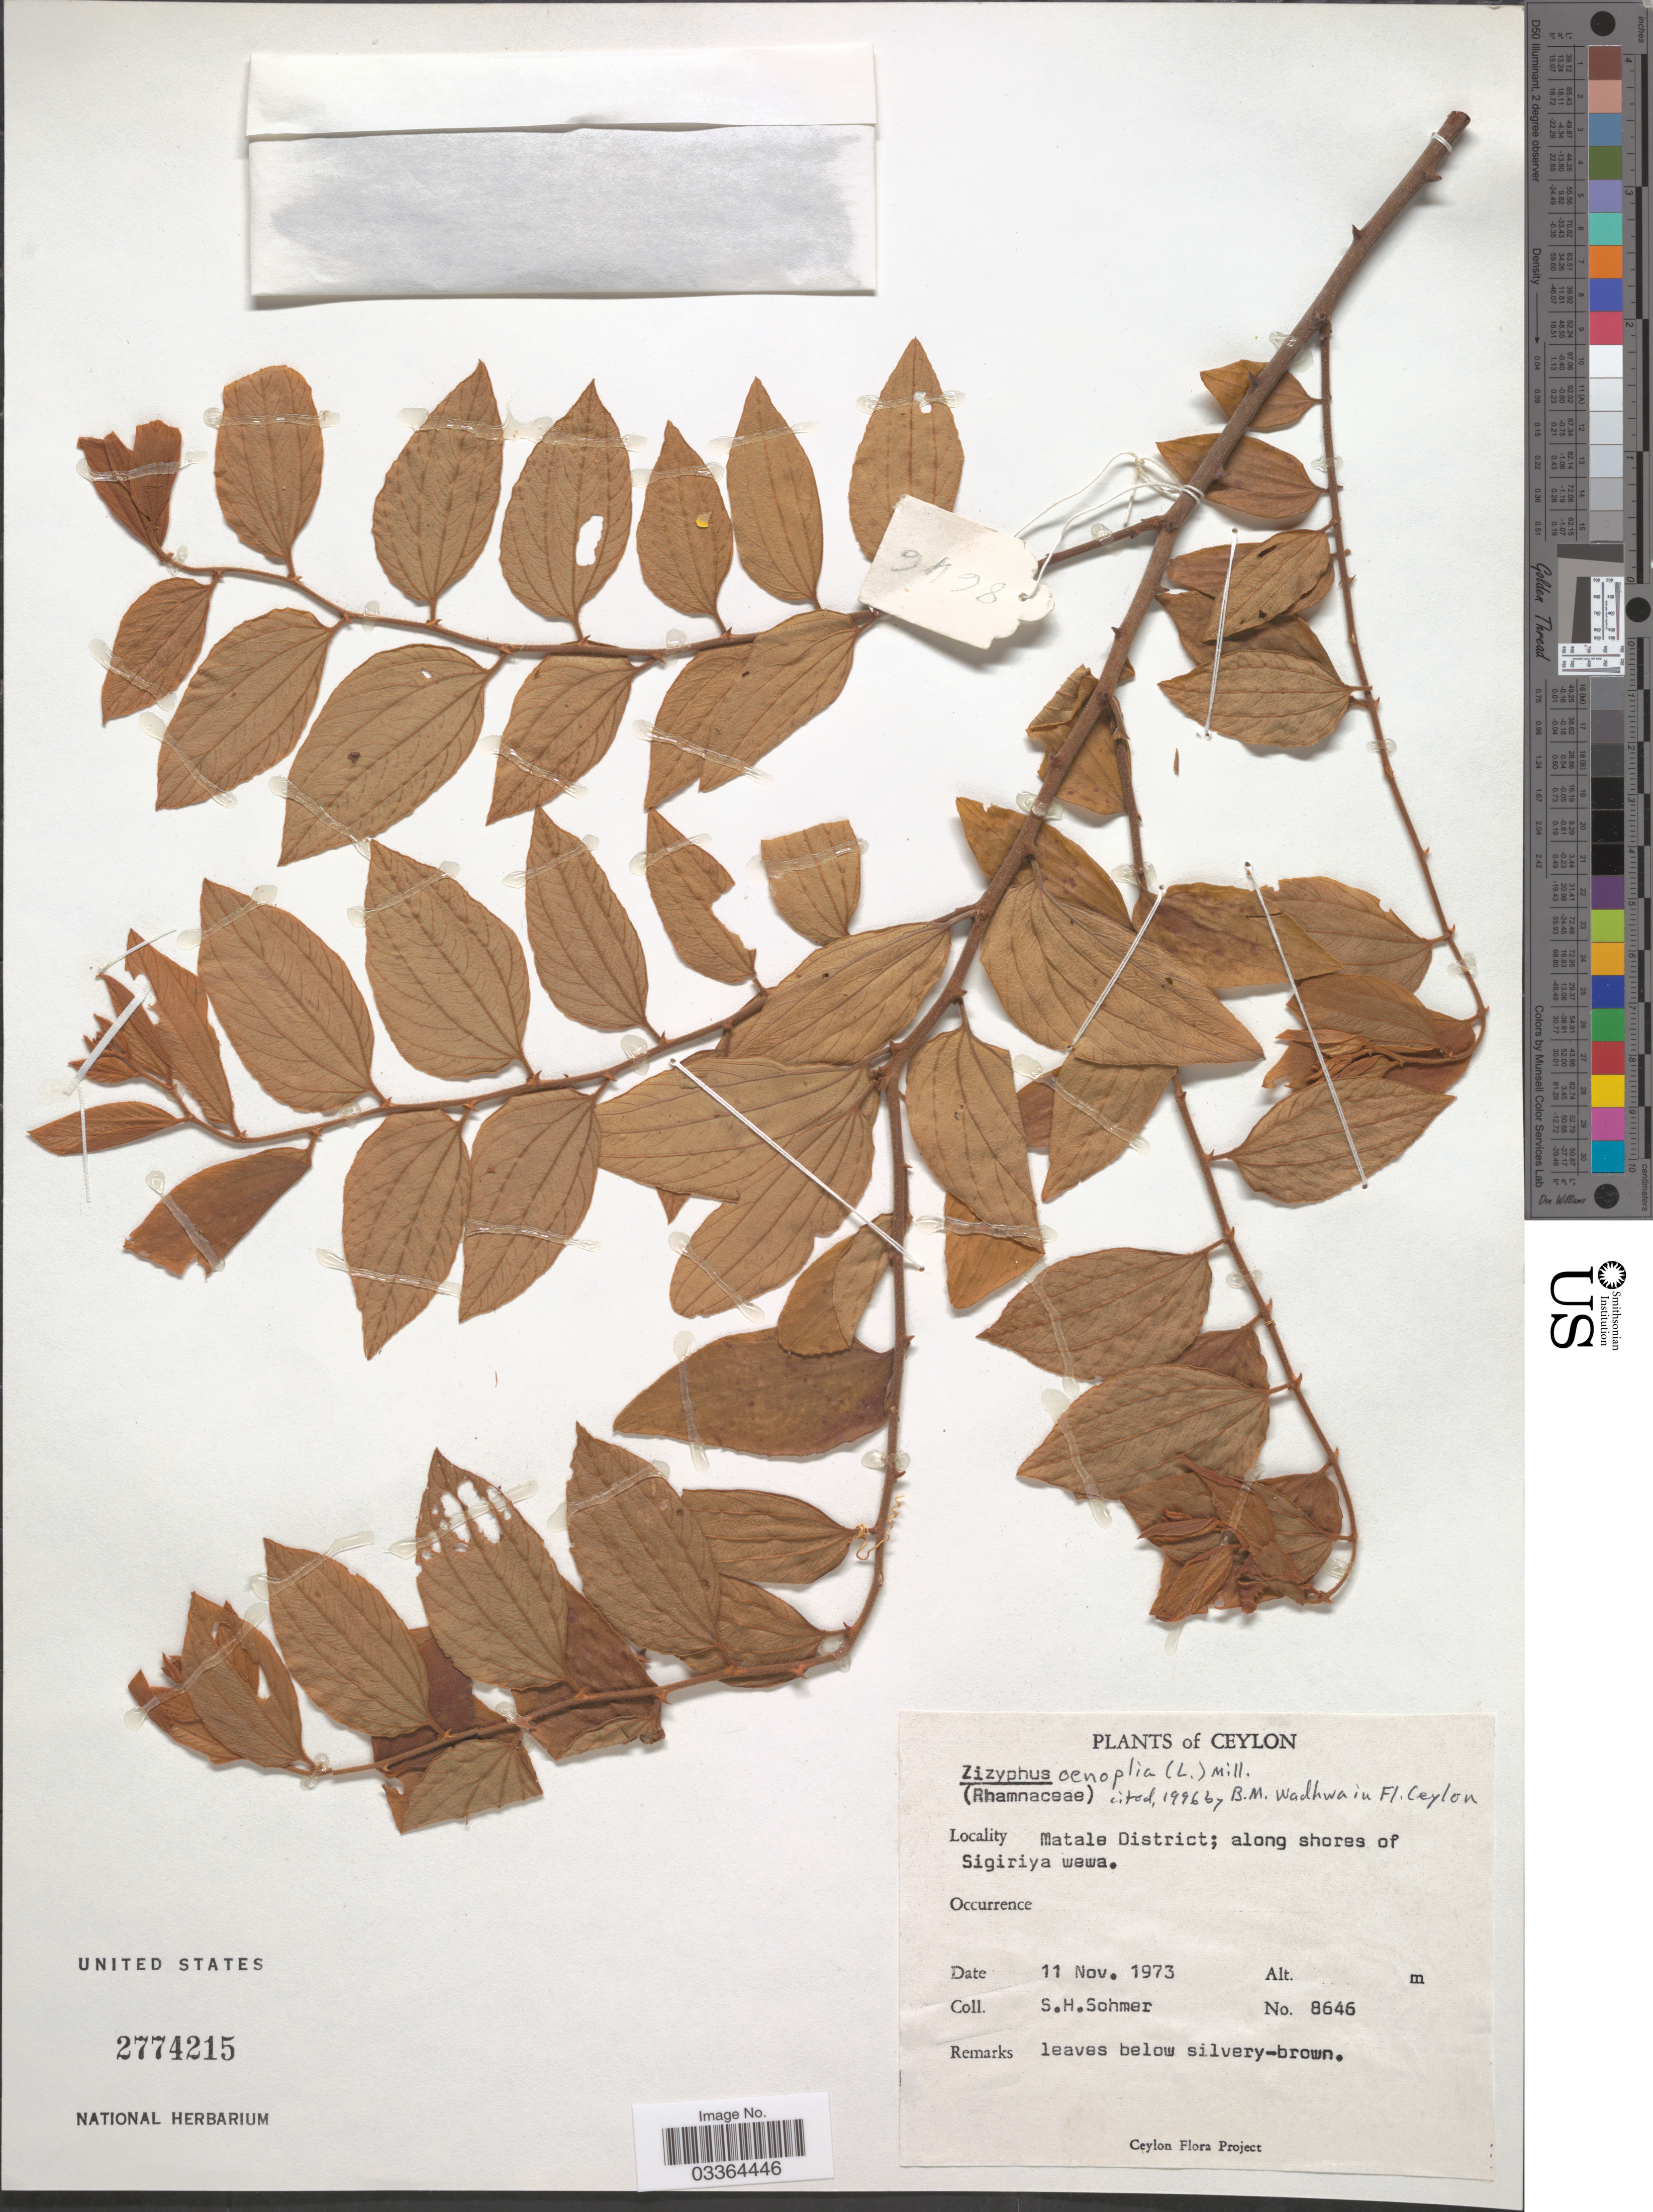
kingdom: Plantae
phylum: Tracheophyta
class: Magnoliopsida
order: Rosales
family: Rhamnaceae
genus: Ziziphus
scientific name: Ziziphus oenopolia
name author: (L.) Mill.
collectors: S. H. Sohmer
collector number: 8646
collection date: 1973-11-11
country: Sri Lanka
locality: Ceylon. Matale District; along shores of Sigiriya wewa.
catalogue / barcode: US 2774215